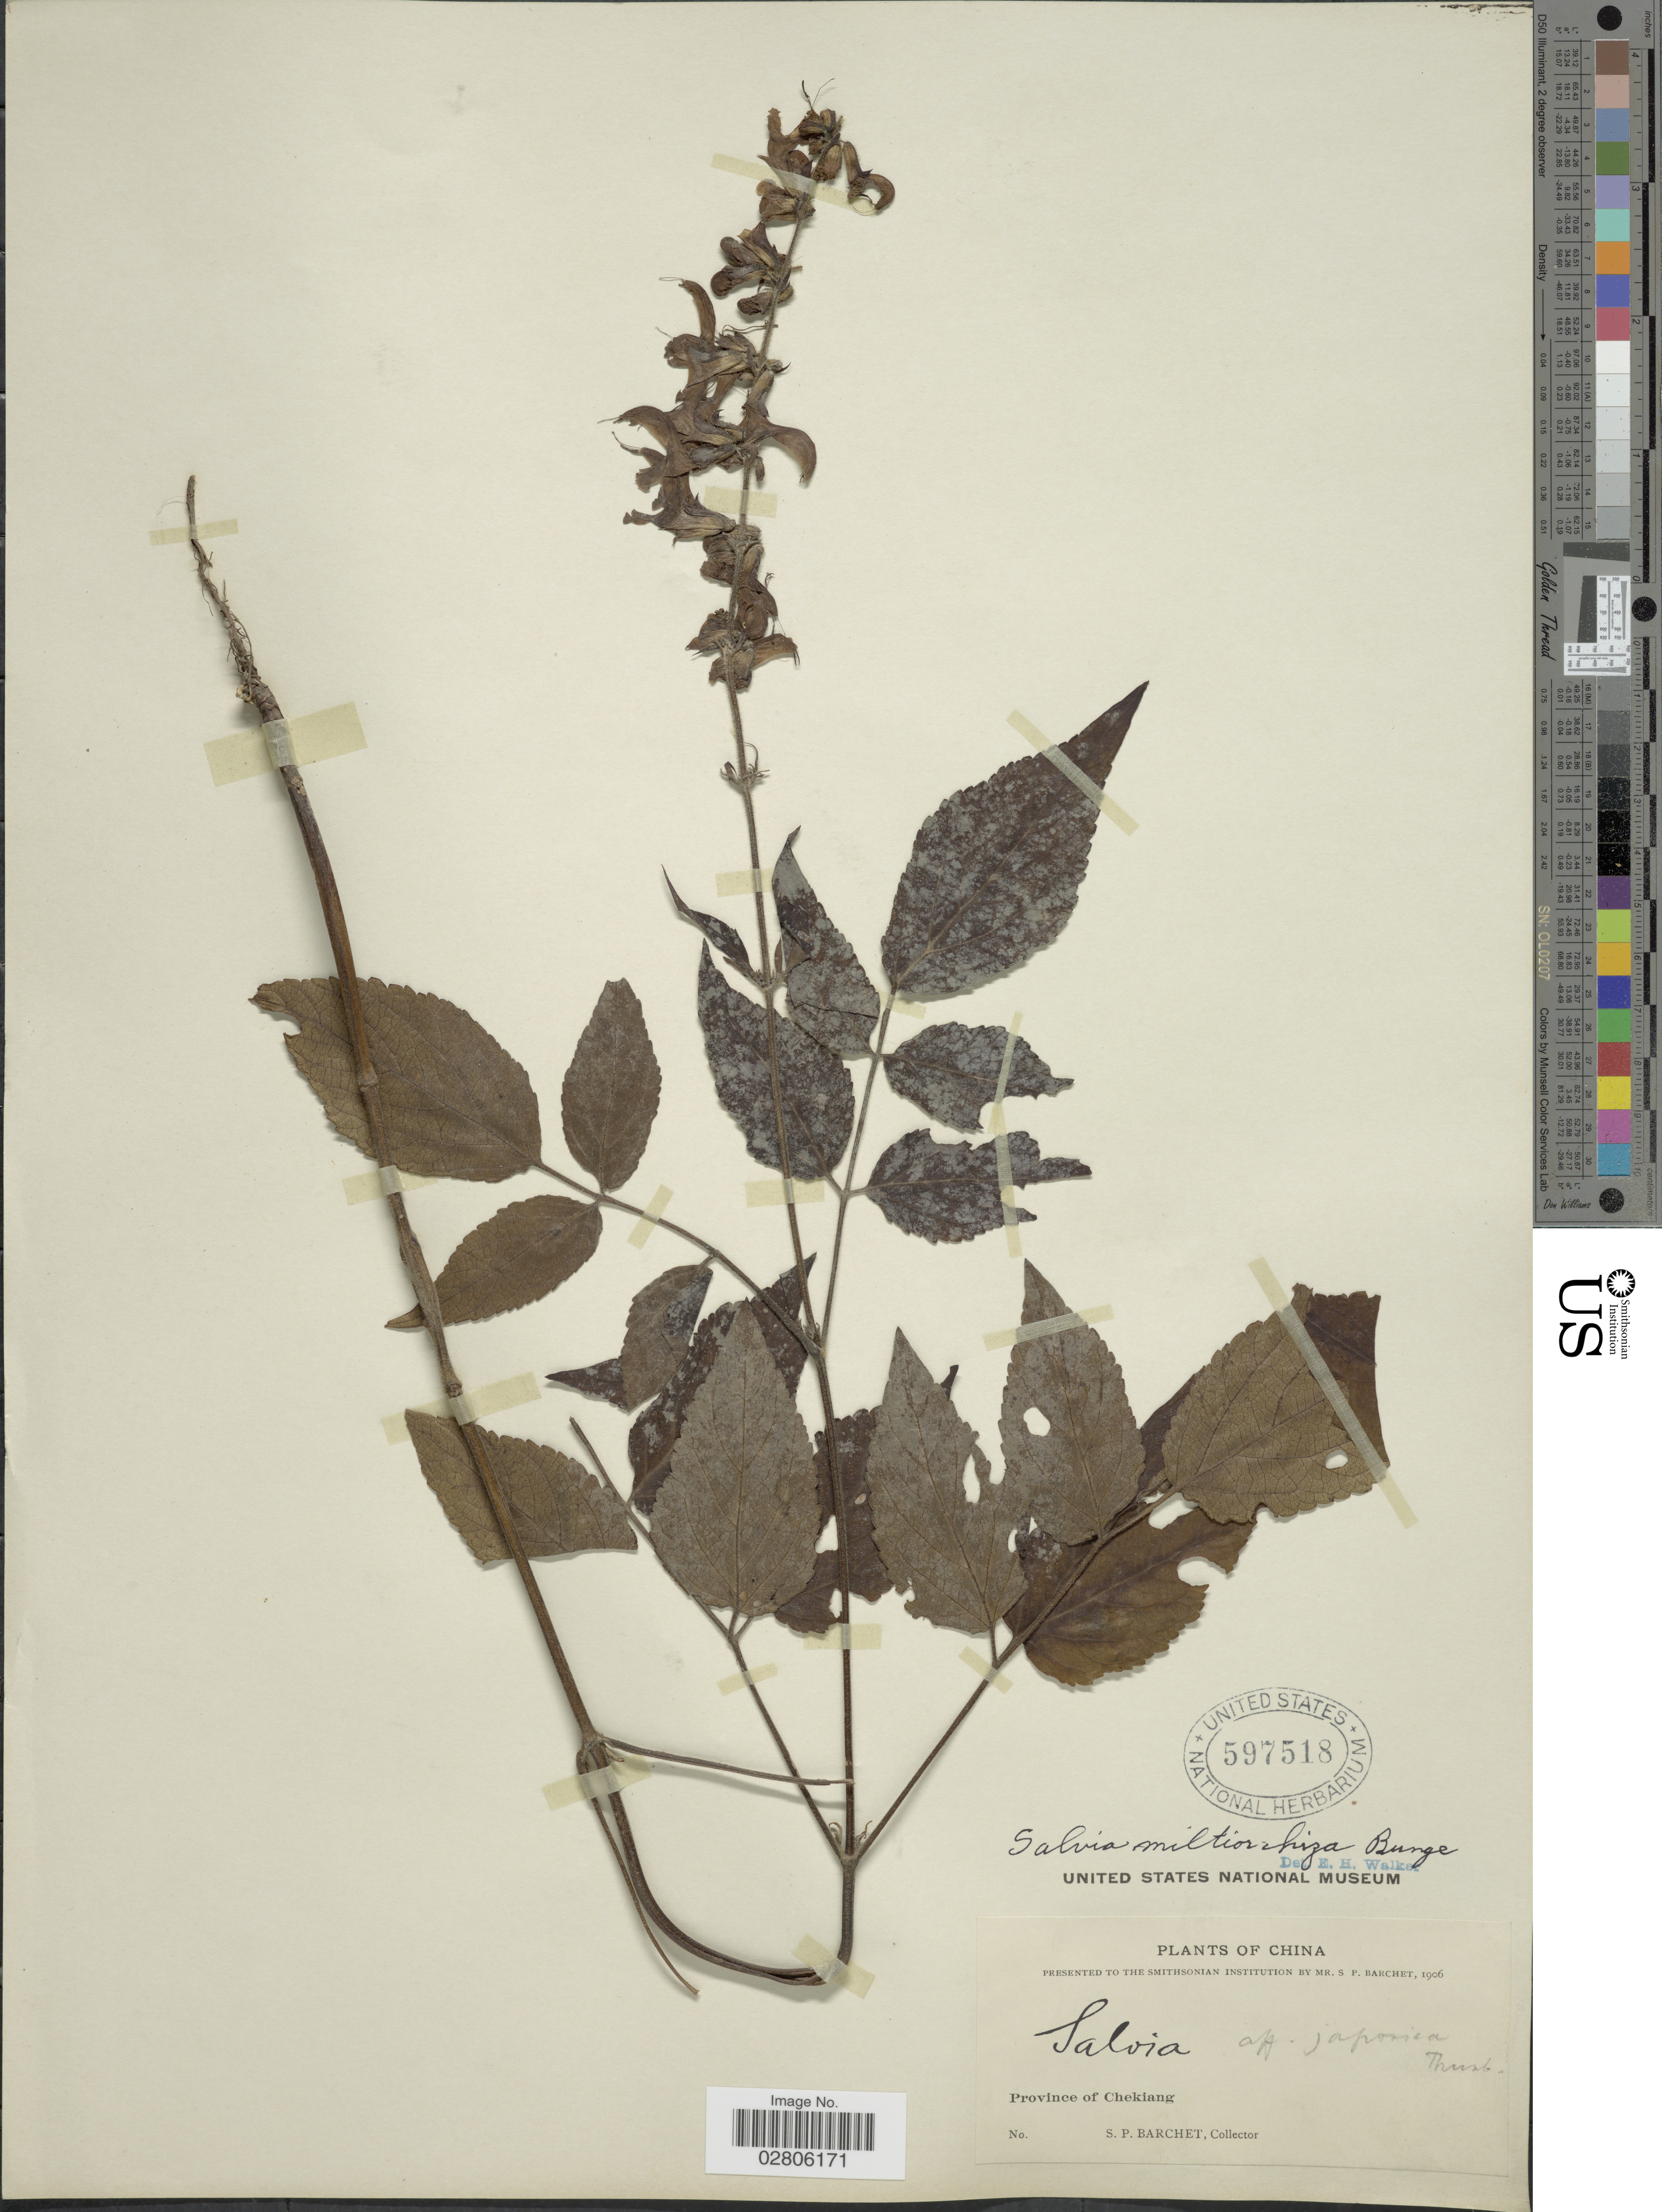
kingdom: Plantae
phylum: Tracheophyta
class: Magnoliopsida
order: Lamiales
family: Lamiaceae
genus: Salvia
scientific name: Salvia miltiorrhiza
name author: Bunge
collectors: S. P. Barchet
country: China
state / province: Zhejiang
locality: Province of Chekiang.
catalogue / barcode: US 597518